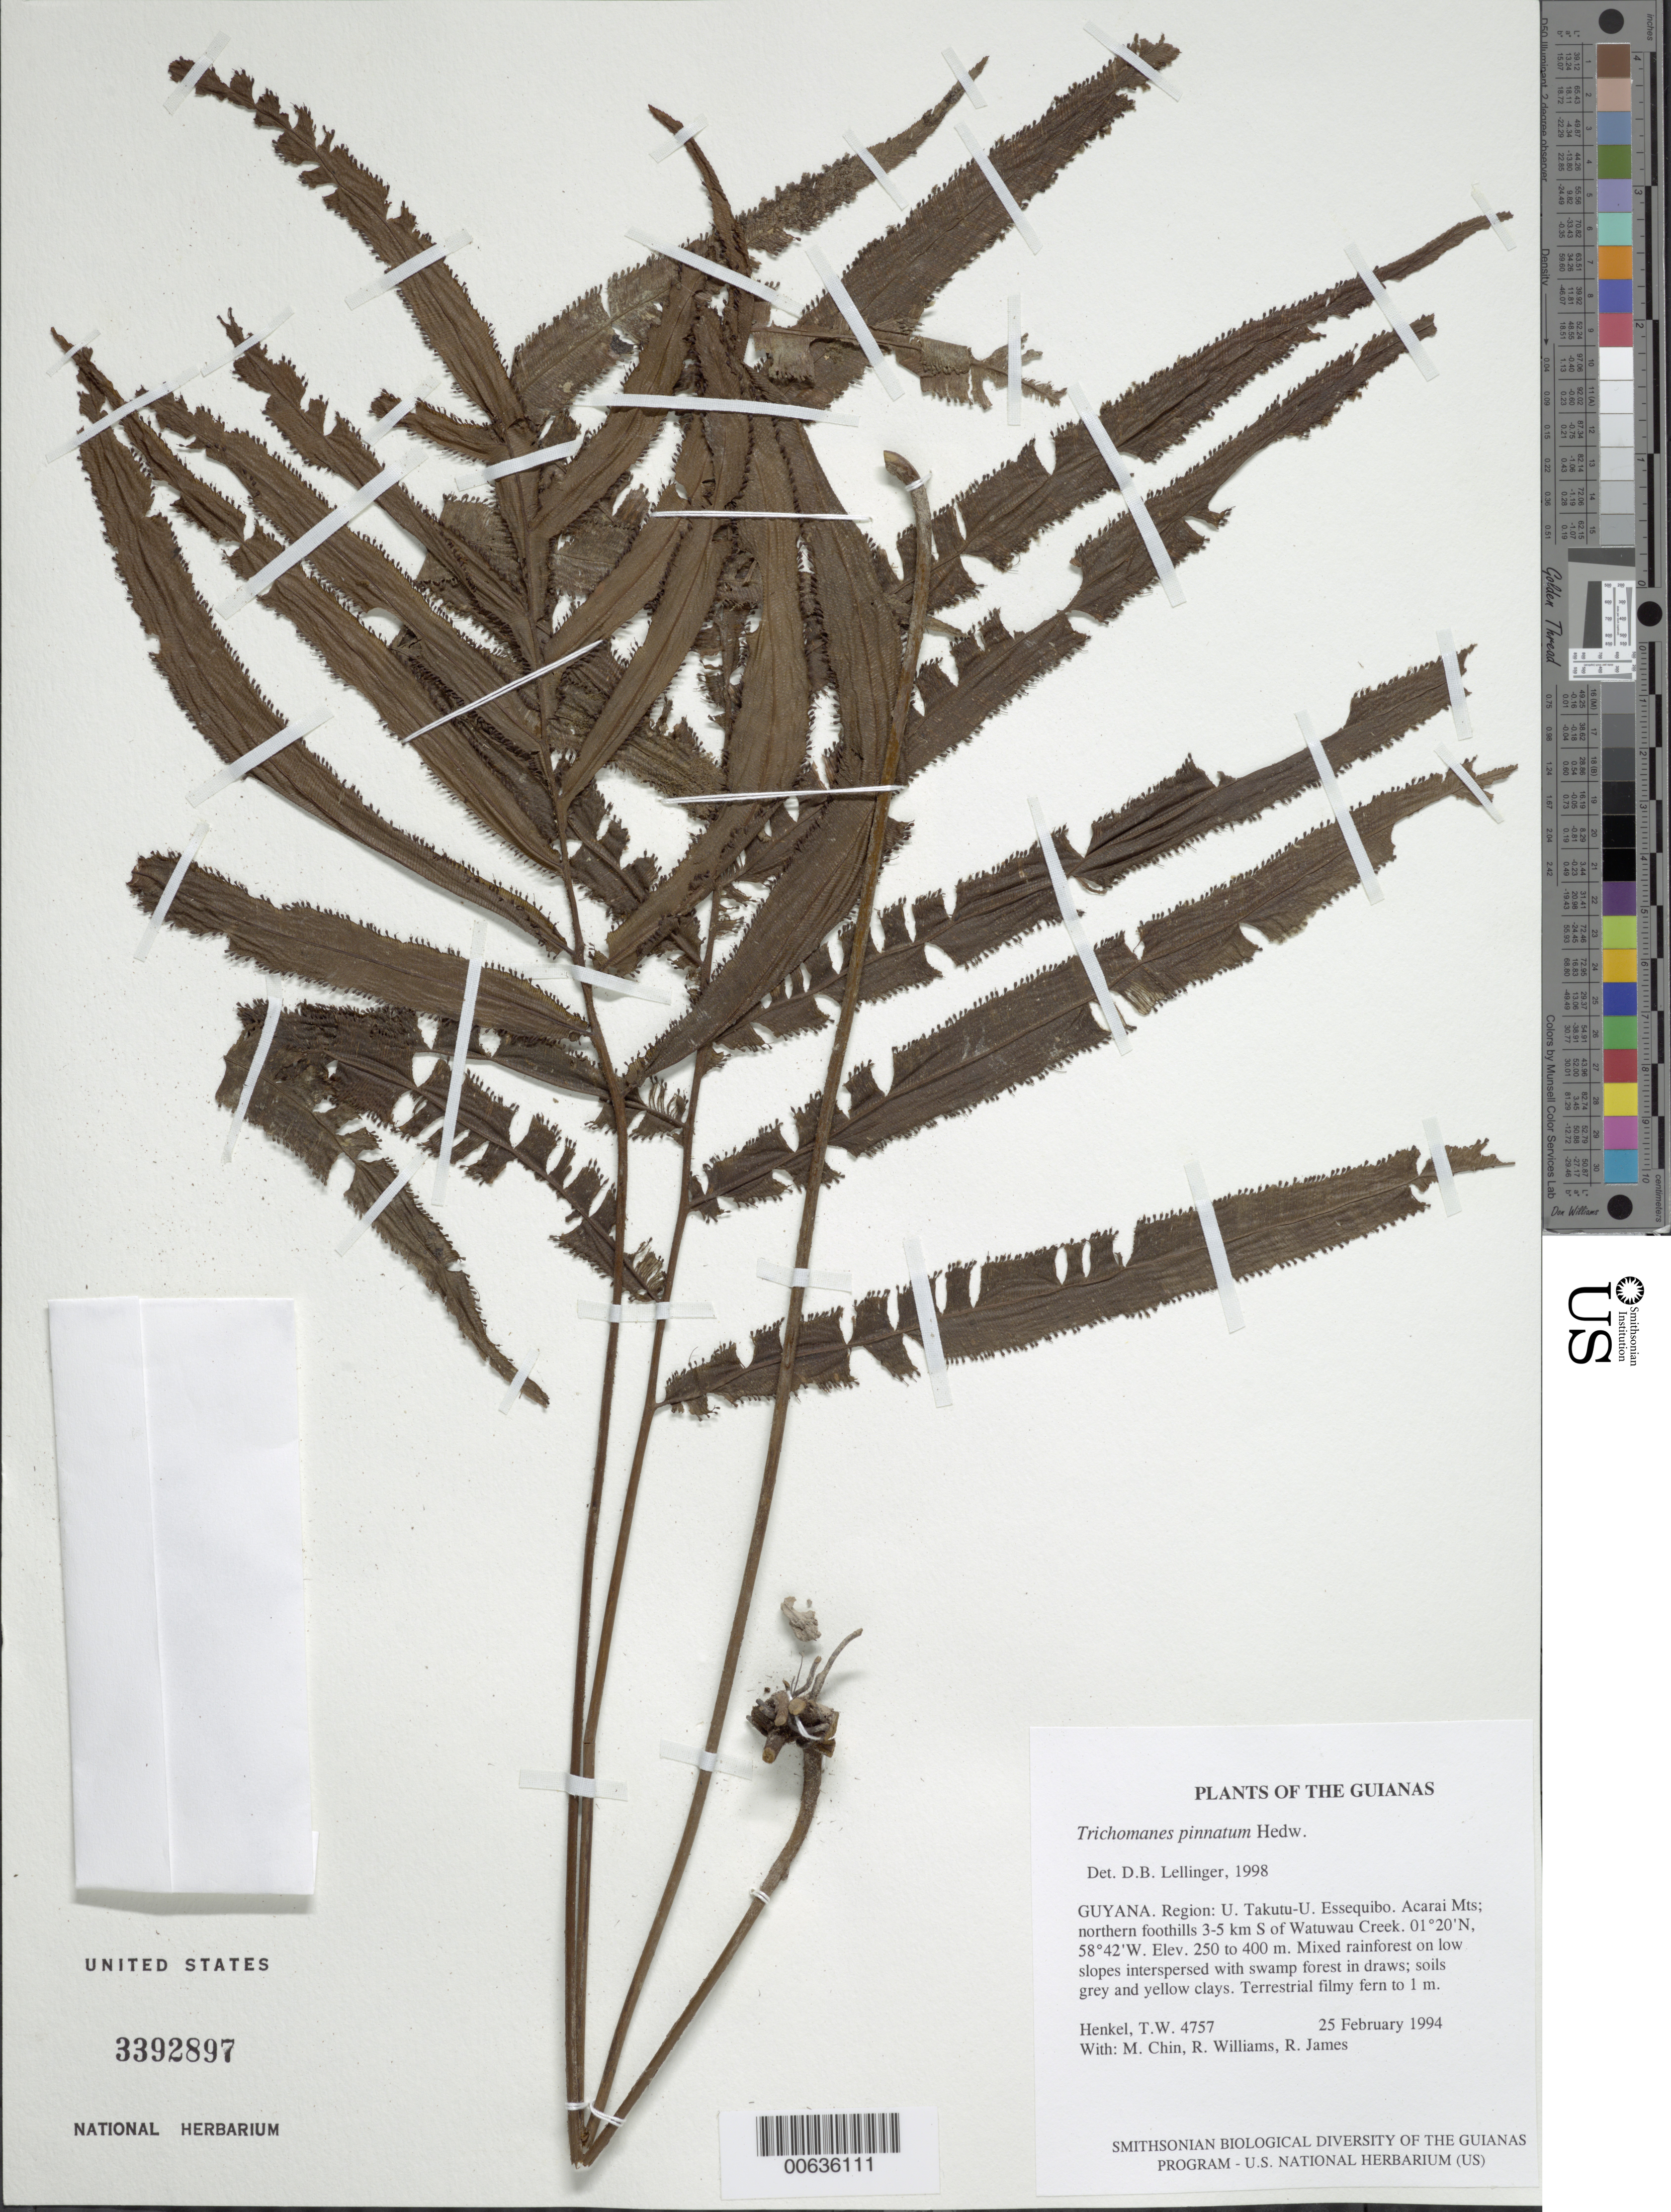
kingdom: Plantae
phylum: Tracheophyta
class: Polypodiopsida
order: Hymenophyllales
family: Hymenophyllaceae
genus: Trichomanes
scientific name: Trichomanes pinnatum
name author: Hedw.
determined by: Lellinger, David B., (BOT), Smithsonian Institution - National Museum of Natural History (UNITED STATES)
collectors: T. Henkel, M. Chin, R. Williams & R. James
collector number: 4757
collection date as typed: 25 February 1994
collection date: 1994-02-25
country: Guyana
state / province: U. Takutu-U. Essequibo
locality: Acarai Mts; northern foothills 3-5 km S of Watuwau Creek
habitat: Mixed rainforest on low slopes interspersed with swamp forest in draws; soils grey and yellow clays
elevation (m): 250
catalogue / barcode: US 3392897